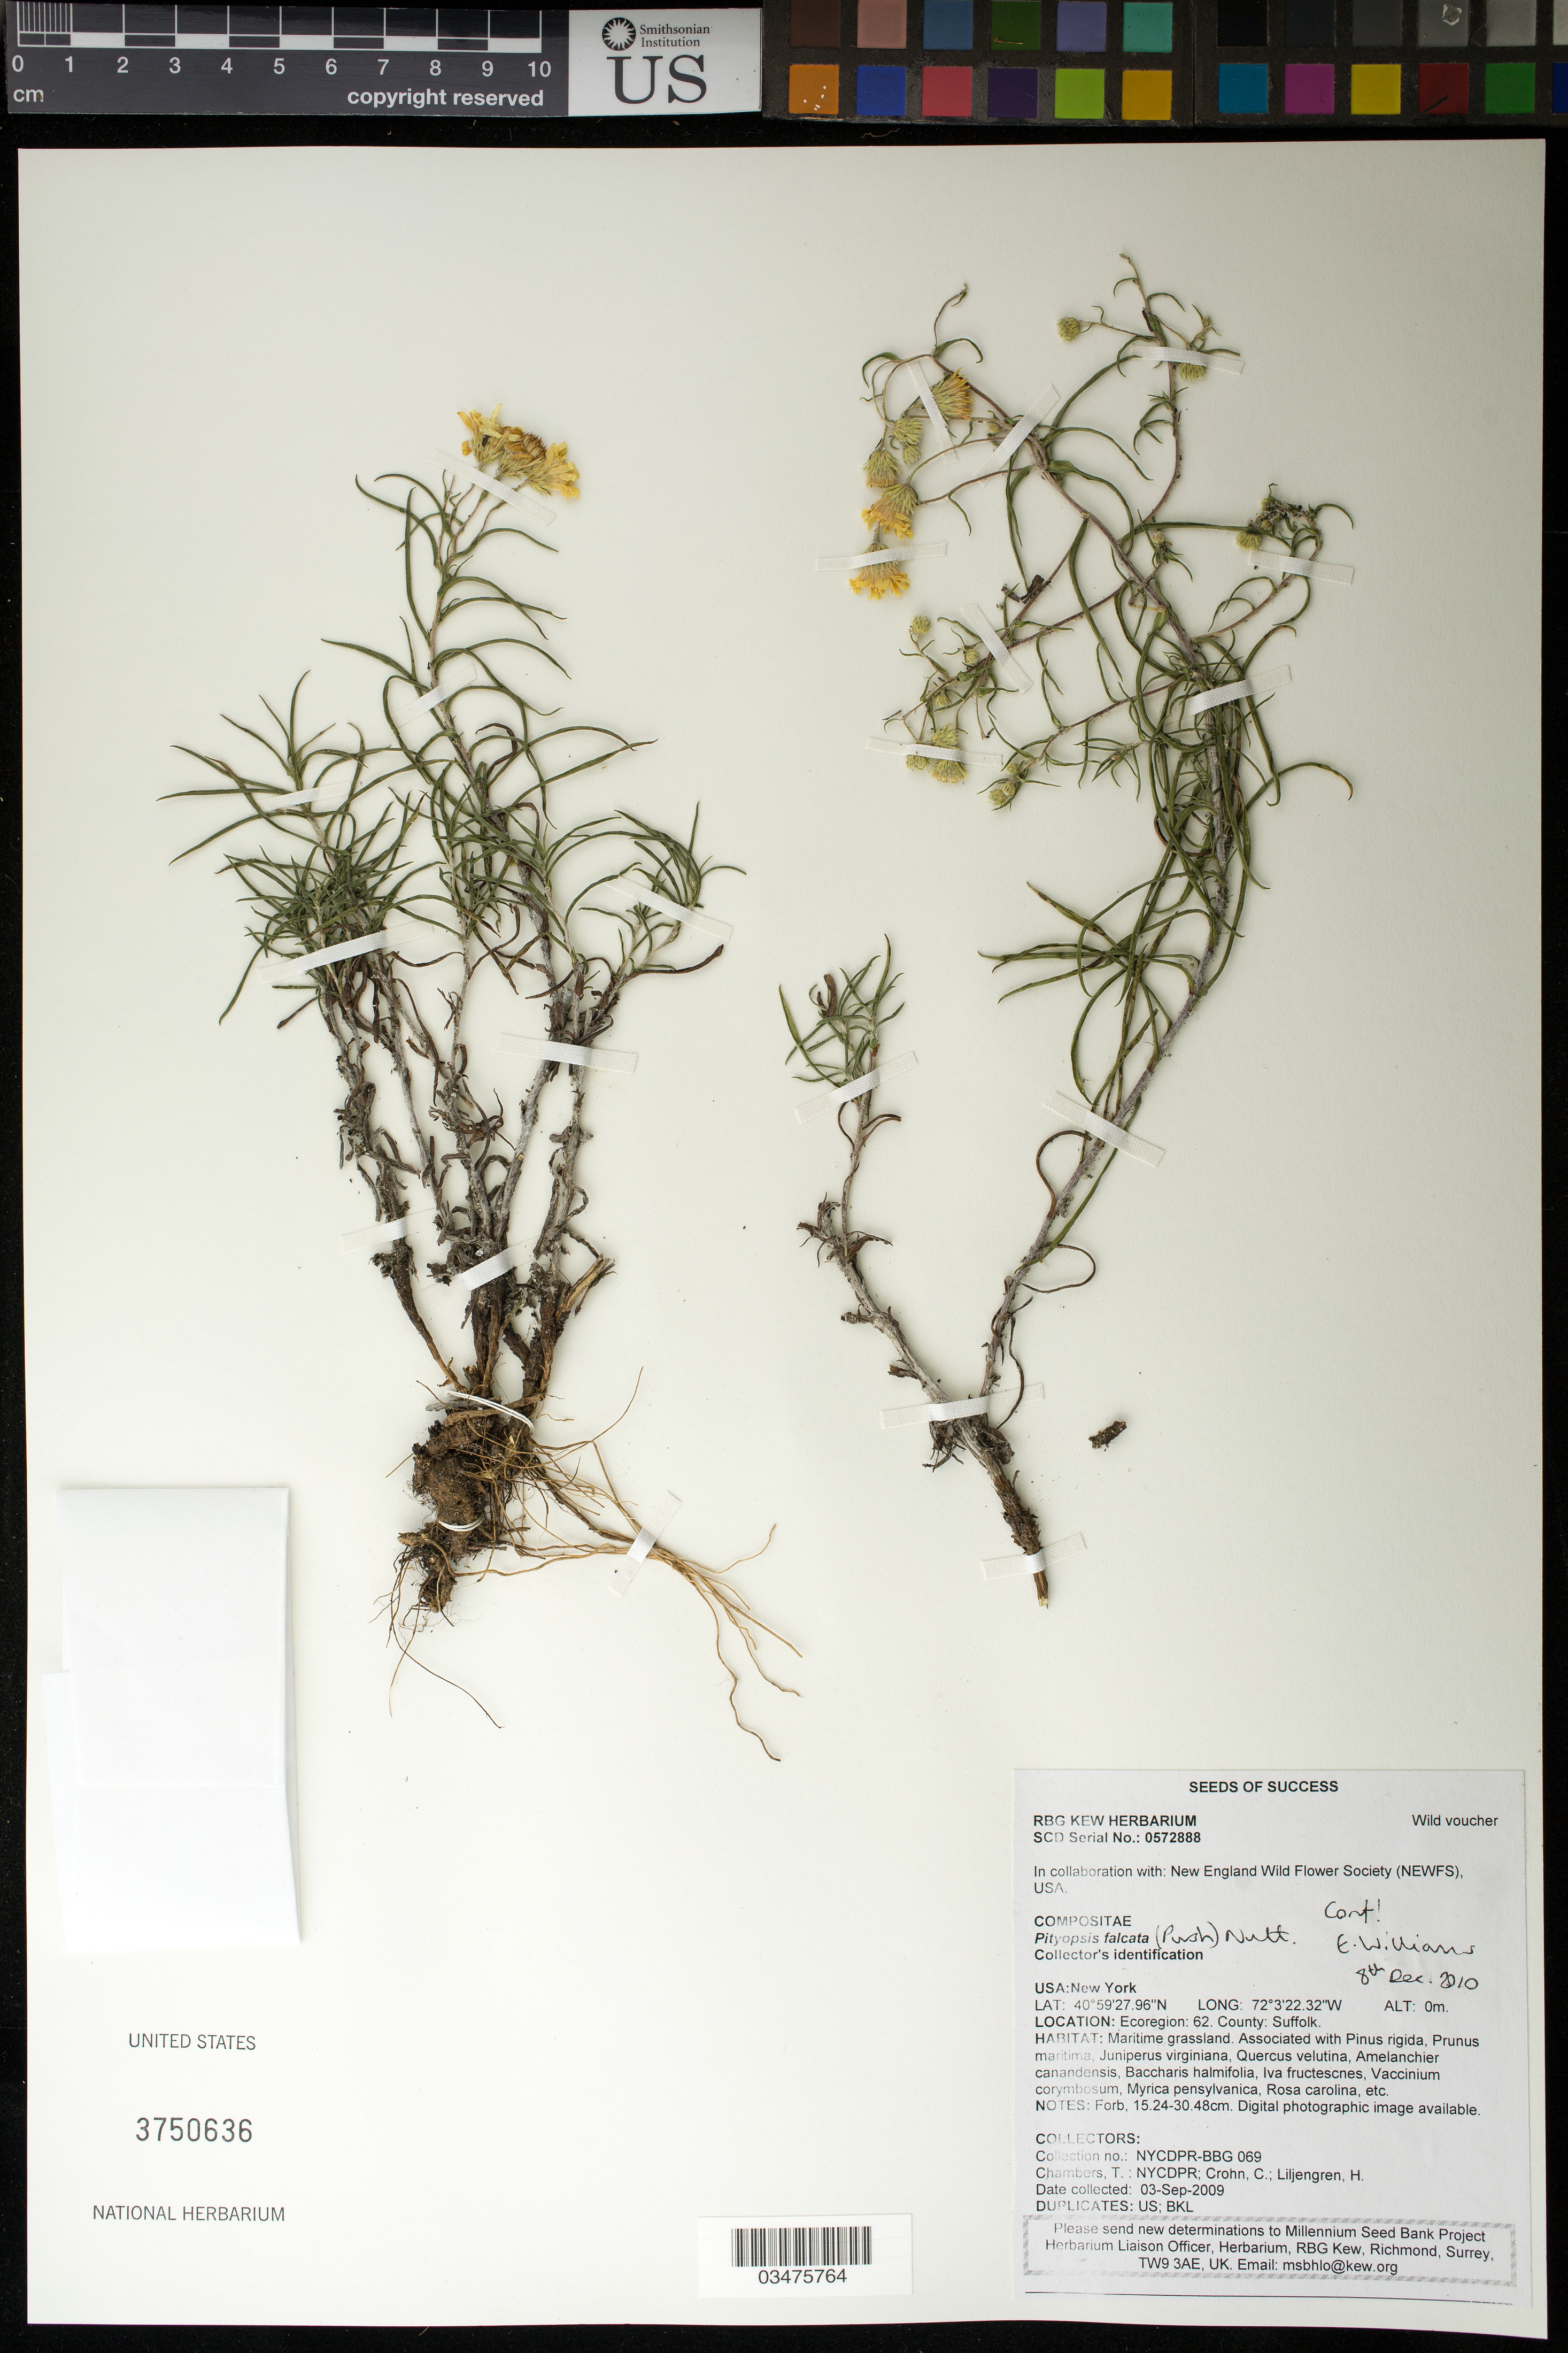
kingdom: Plantae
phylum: Tracheophyta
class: Magnoliopsida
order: Asterales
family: Asteraceae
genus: Pityopsis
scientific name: Pityopsis falcata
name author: (Pursh) Nutt.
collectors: T. Chambers, C. Crohn & H. Liljengren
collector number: NYCDPR-BBG 069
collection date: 2009-09-03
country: United States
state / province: New York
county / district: Suffolk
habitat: Maritime grassland. With Pinus rigida, Prunus maritima, Rosa carolina ect.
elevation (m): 0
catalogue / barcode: US 3750636